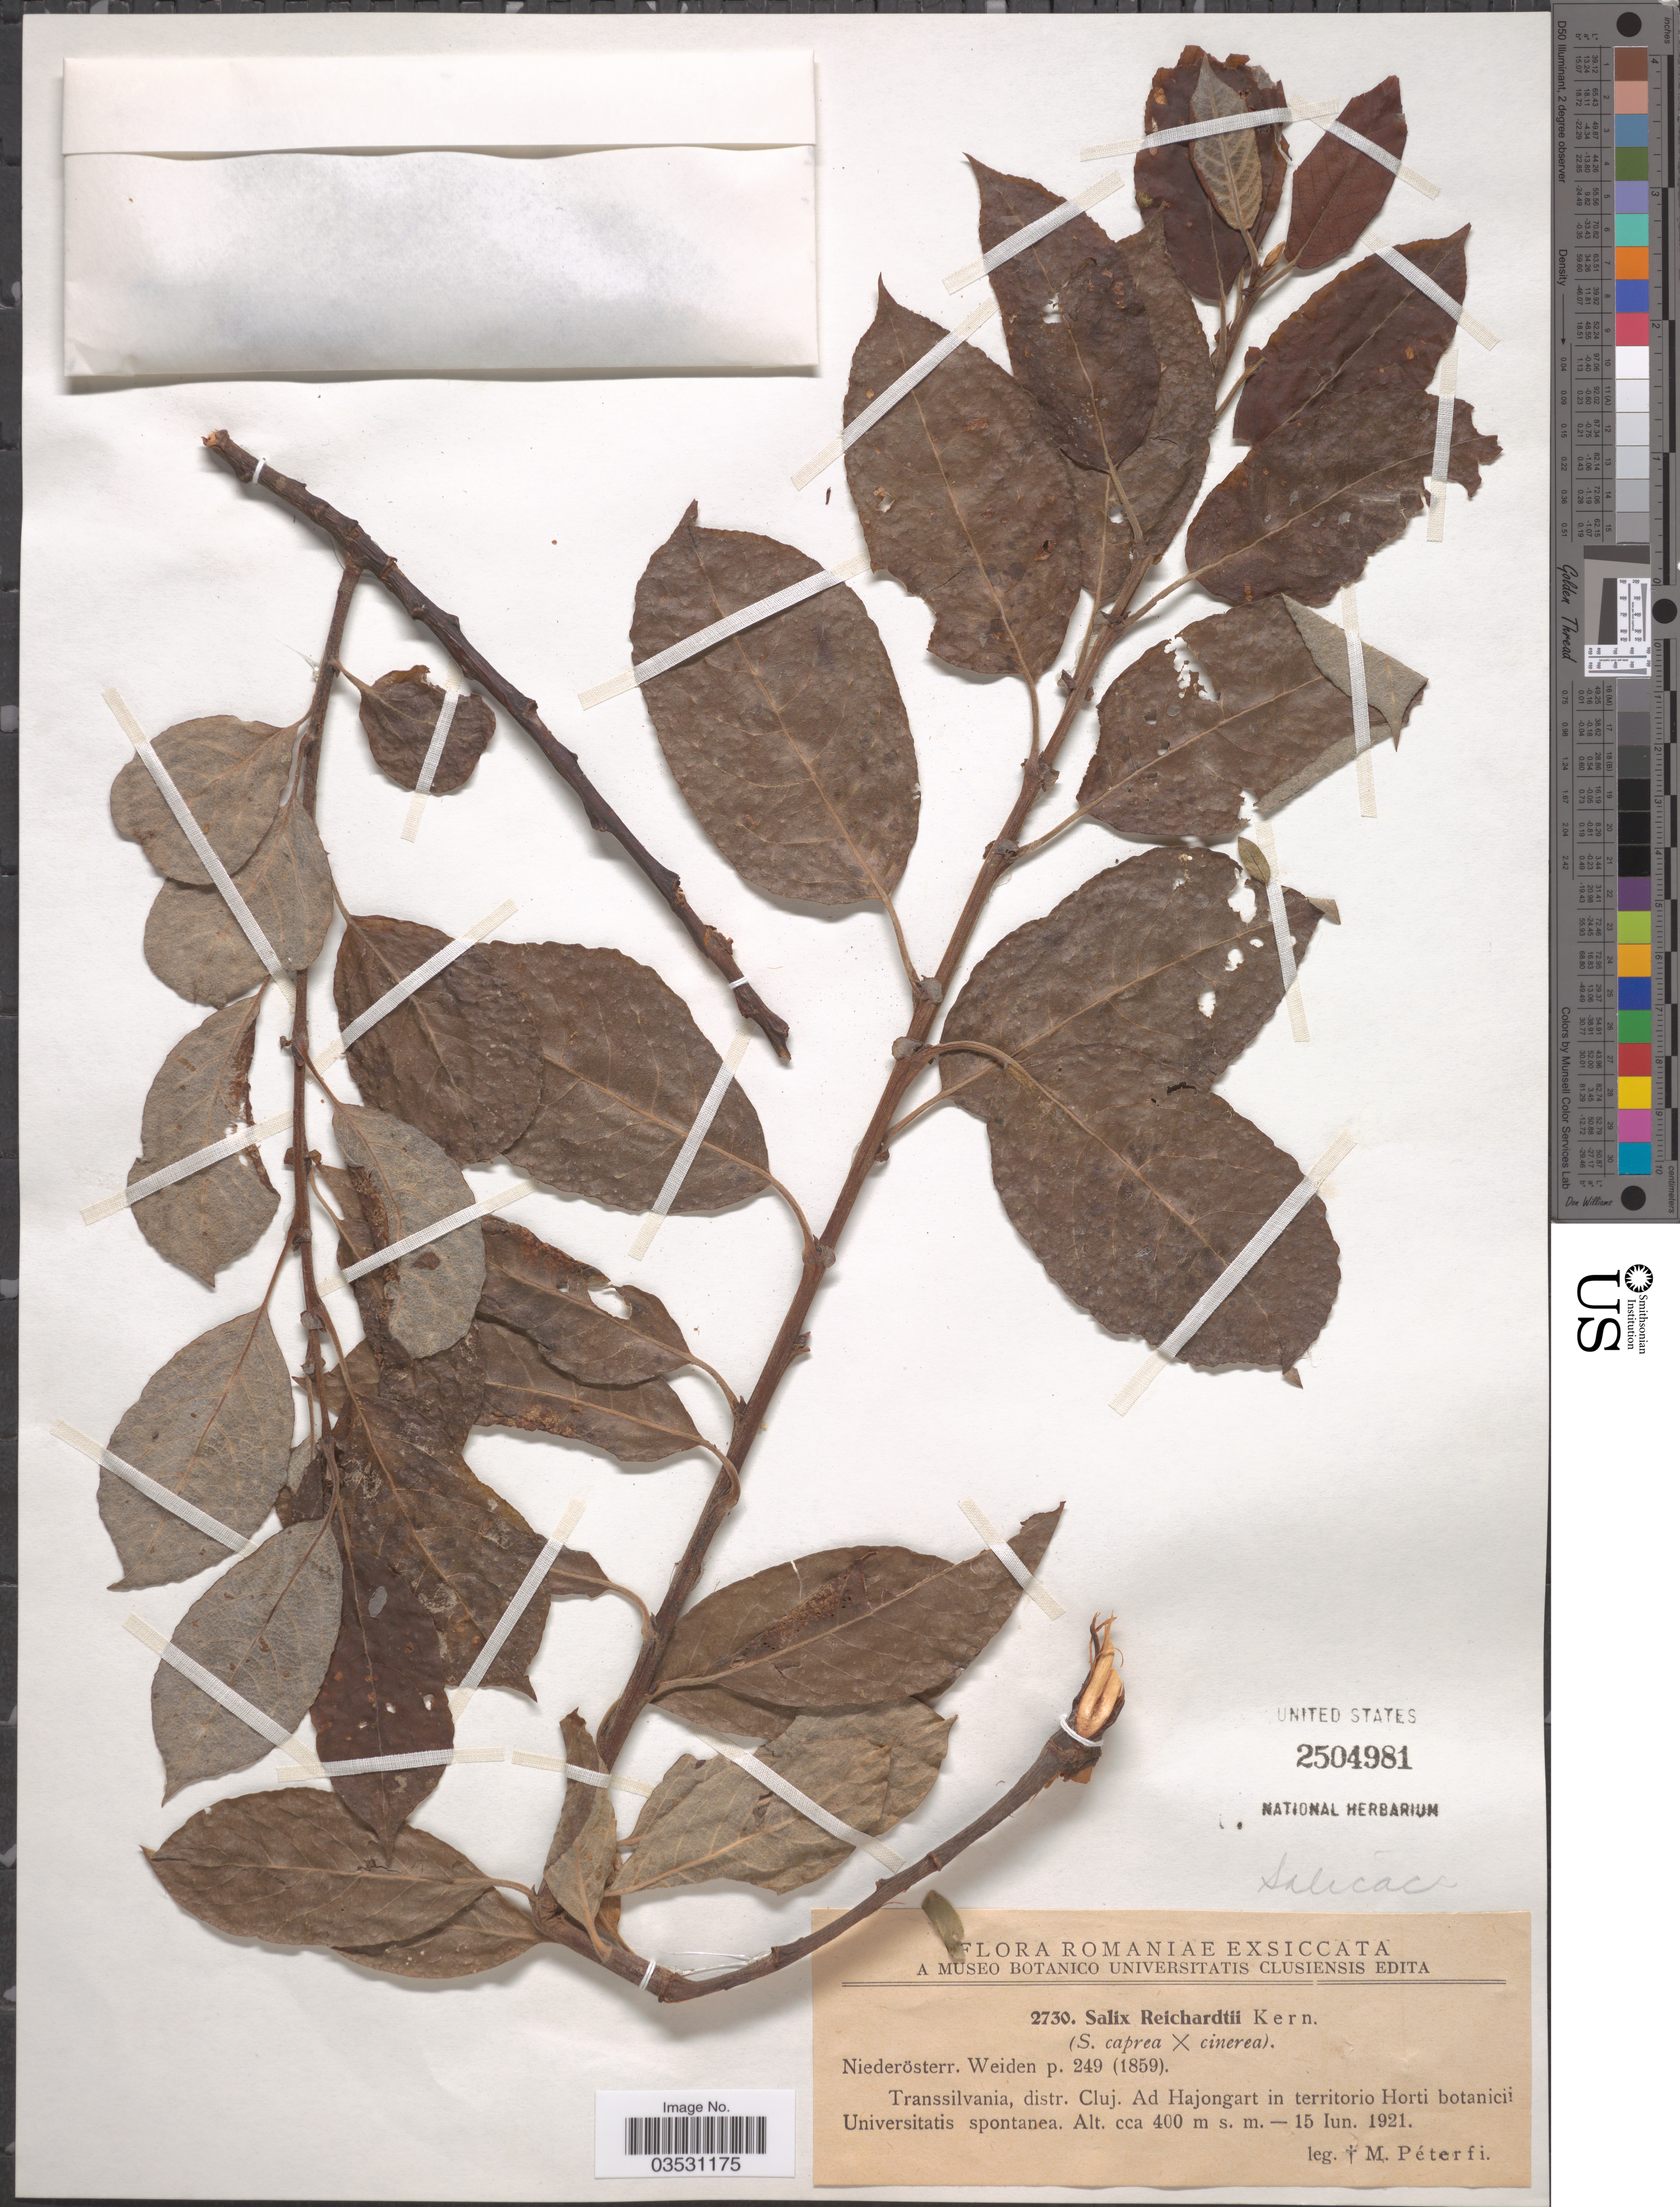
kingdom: Plantae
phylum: Tracheophyta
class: Magnoliopsida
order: Malpighiales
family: Salicaceae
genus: Salix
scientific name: Salix reichardtii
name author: A. Kern.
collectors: M. Péterfi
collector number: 2730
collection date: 1921-06-15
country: Romania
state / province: Cluj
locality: Transsilvania, distr. Cluj. Ad Hajongart in territorio Horti botanicii Universitatis spontanea.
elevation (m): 400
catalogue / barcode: US 2504981